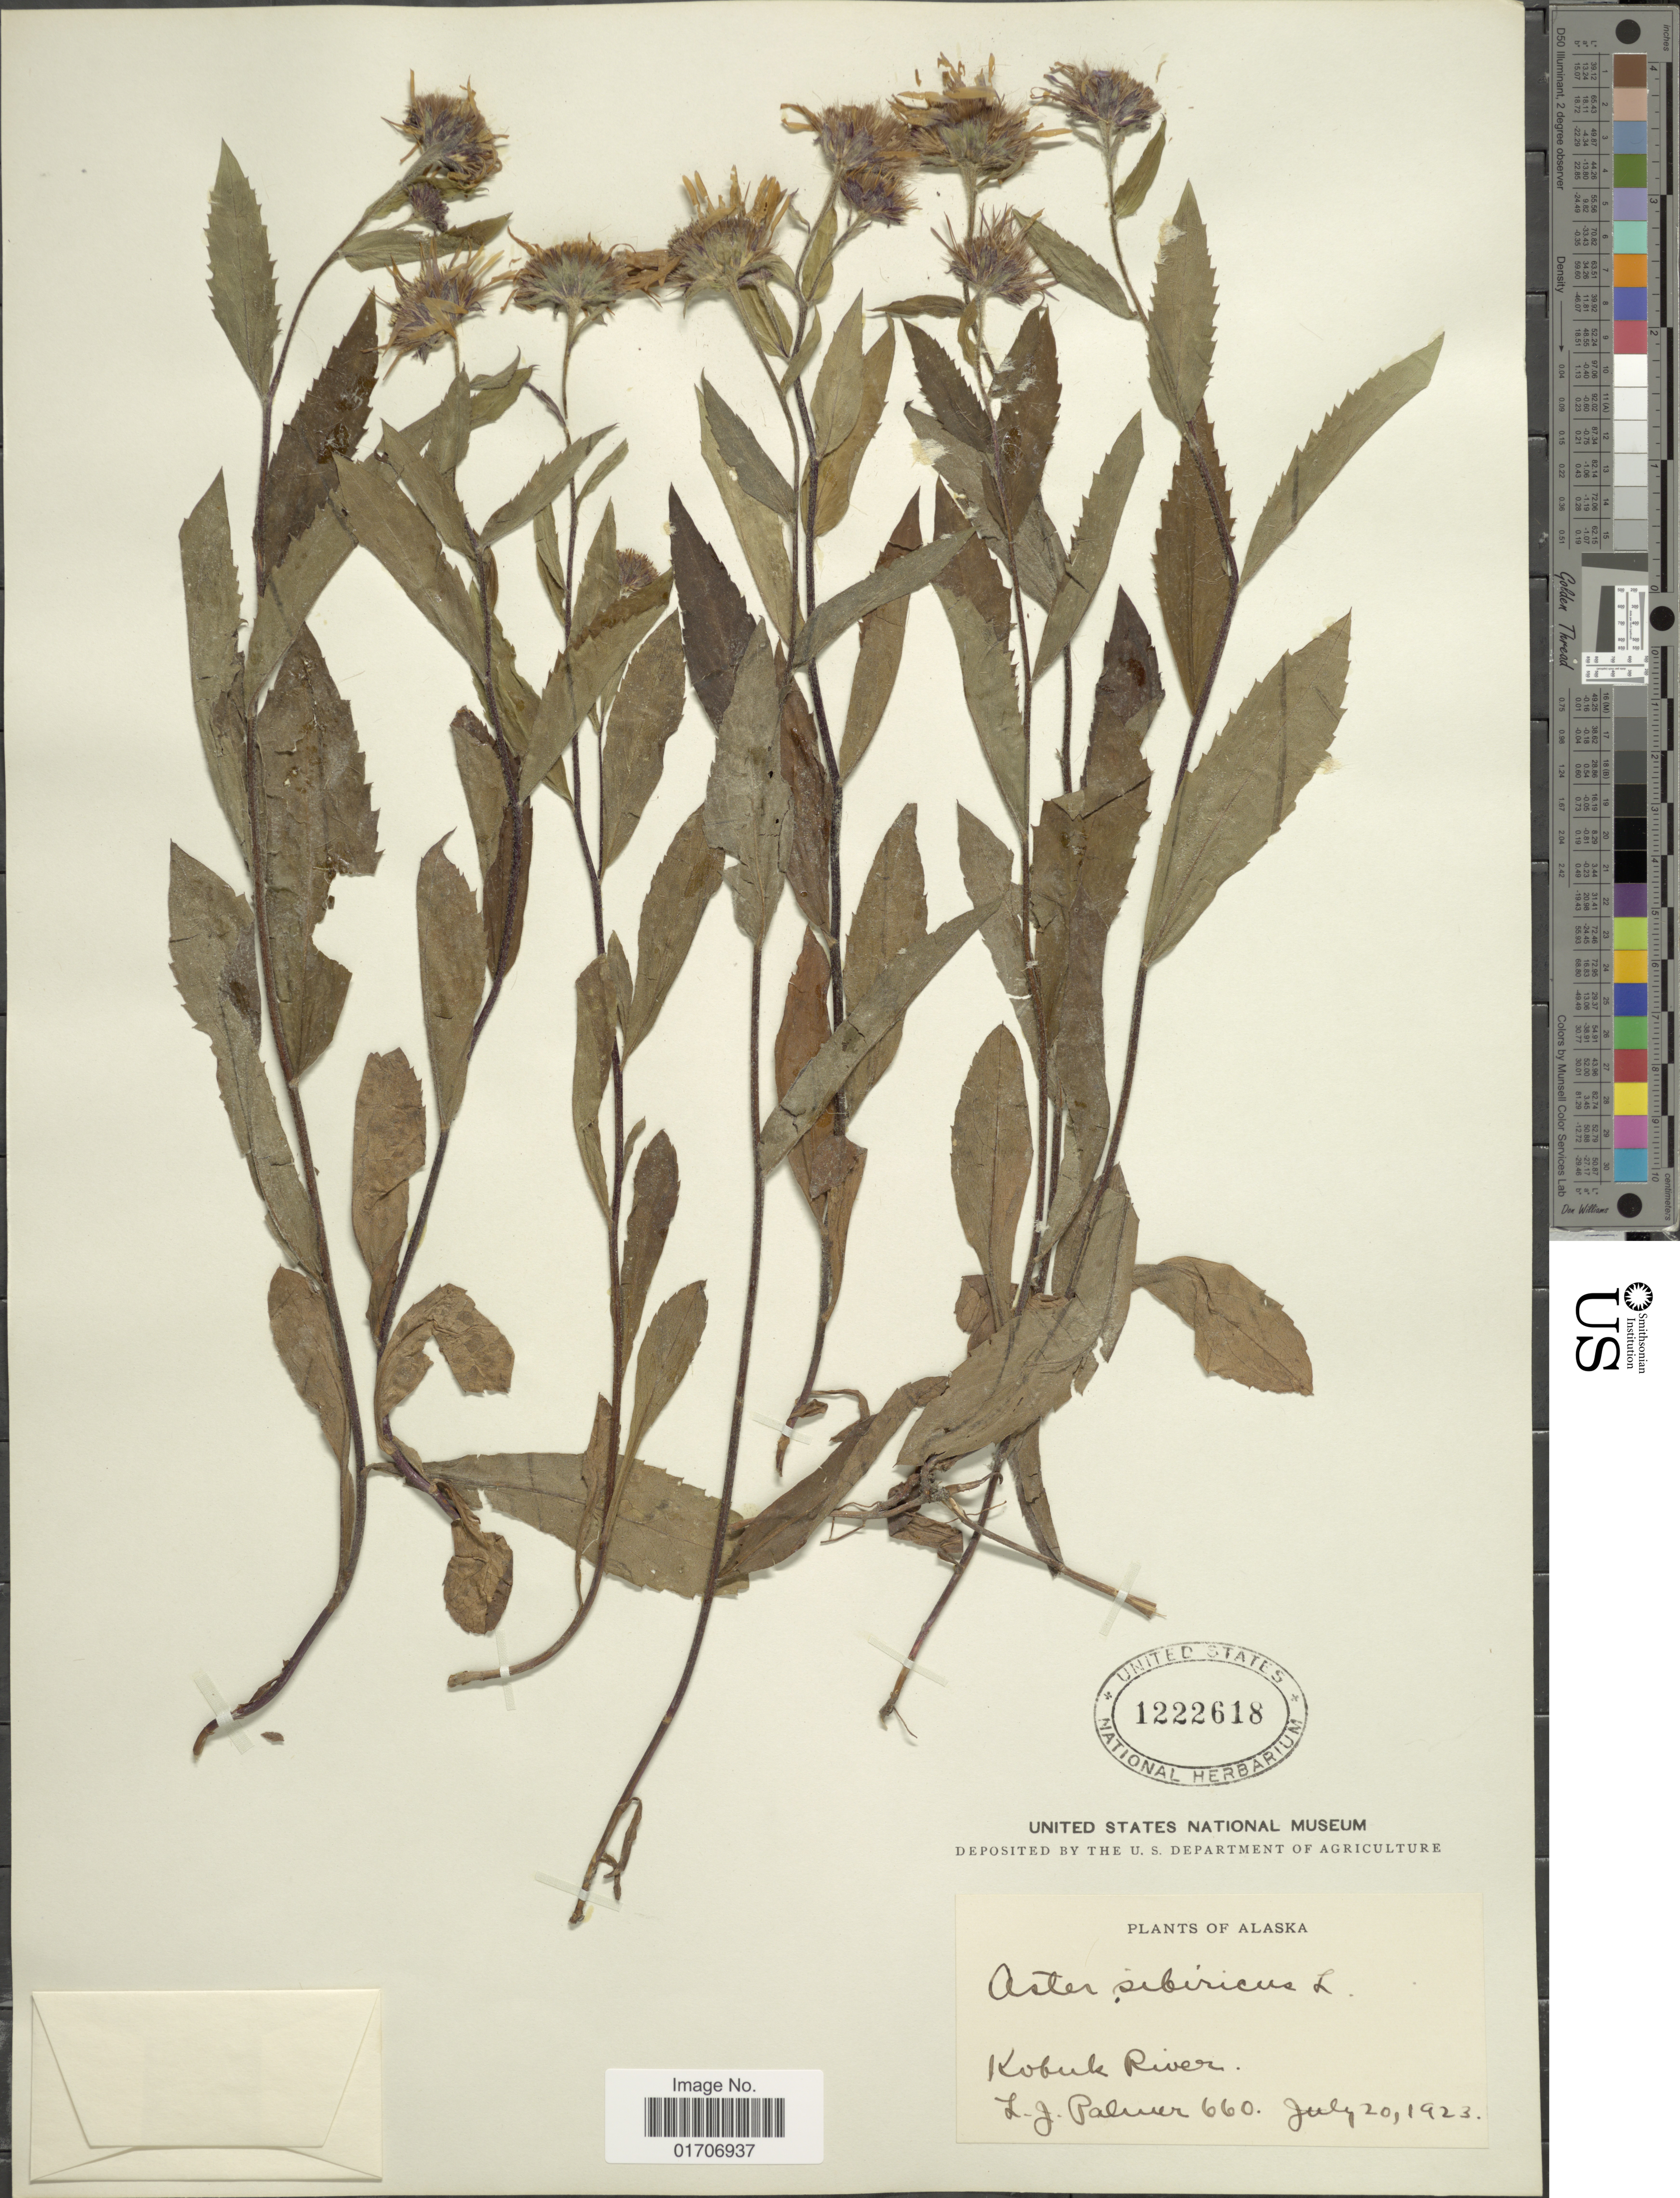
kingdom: Plantae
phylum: Tracheophyta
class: Magnoliopsida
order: Asterales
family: Asteraceae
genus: Eurybia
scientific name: Eurybia sibirica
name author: (L.) G.L. Nesom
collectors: L. J. Palmer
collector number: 660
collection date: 1923-07-20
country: United States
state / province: Alaska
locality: Kobuk River.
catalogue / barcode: US 1222618